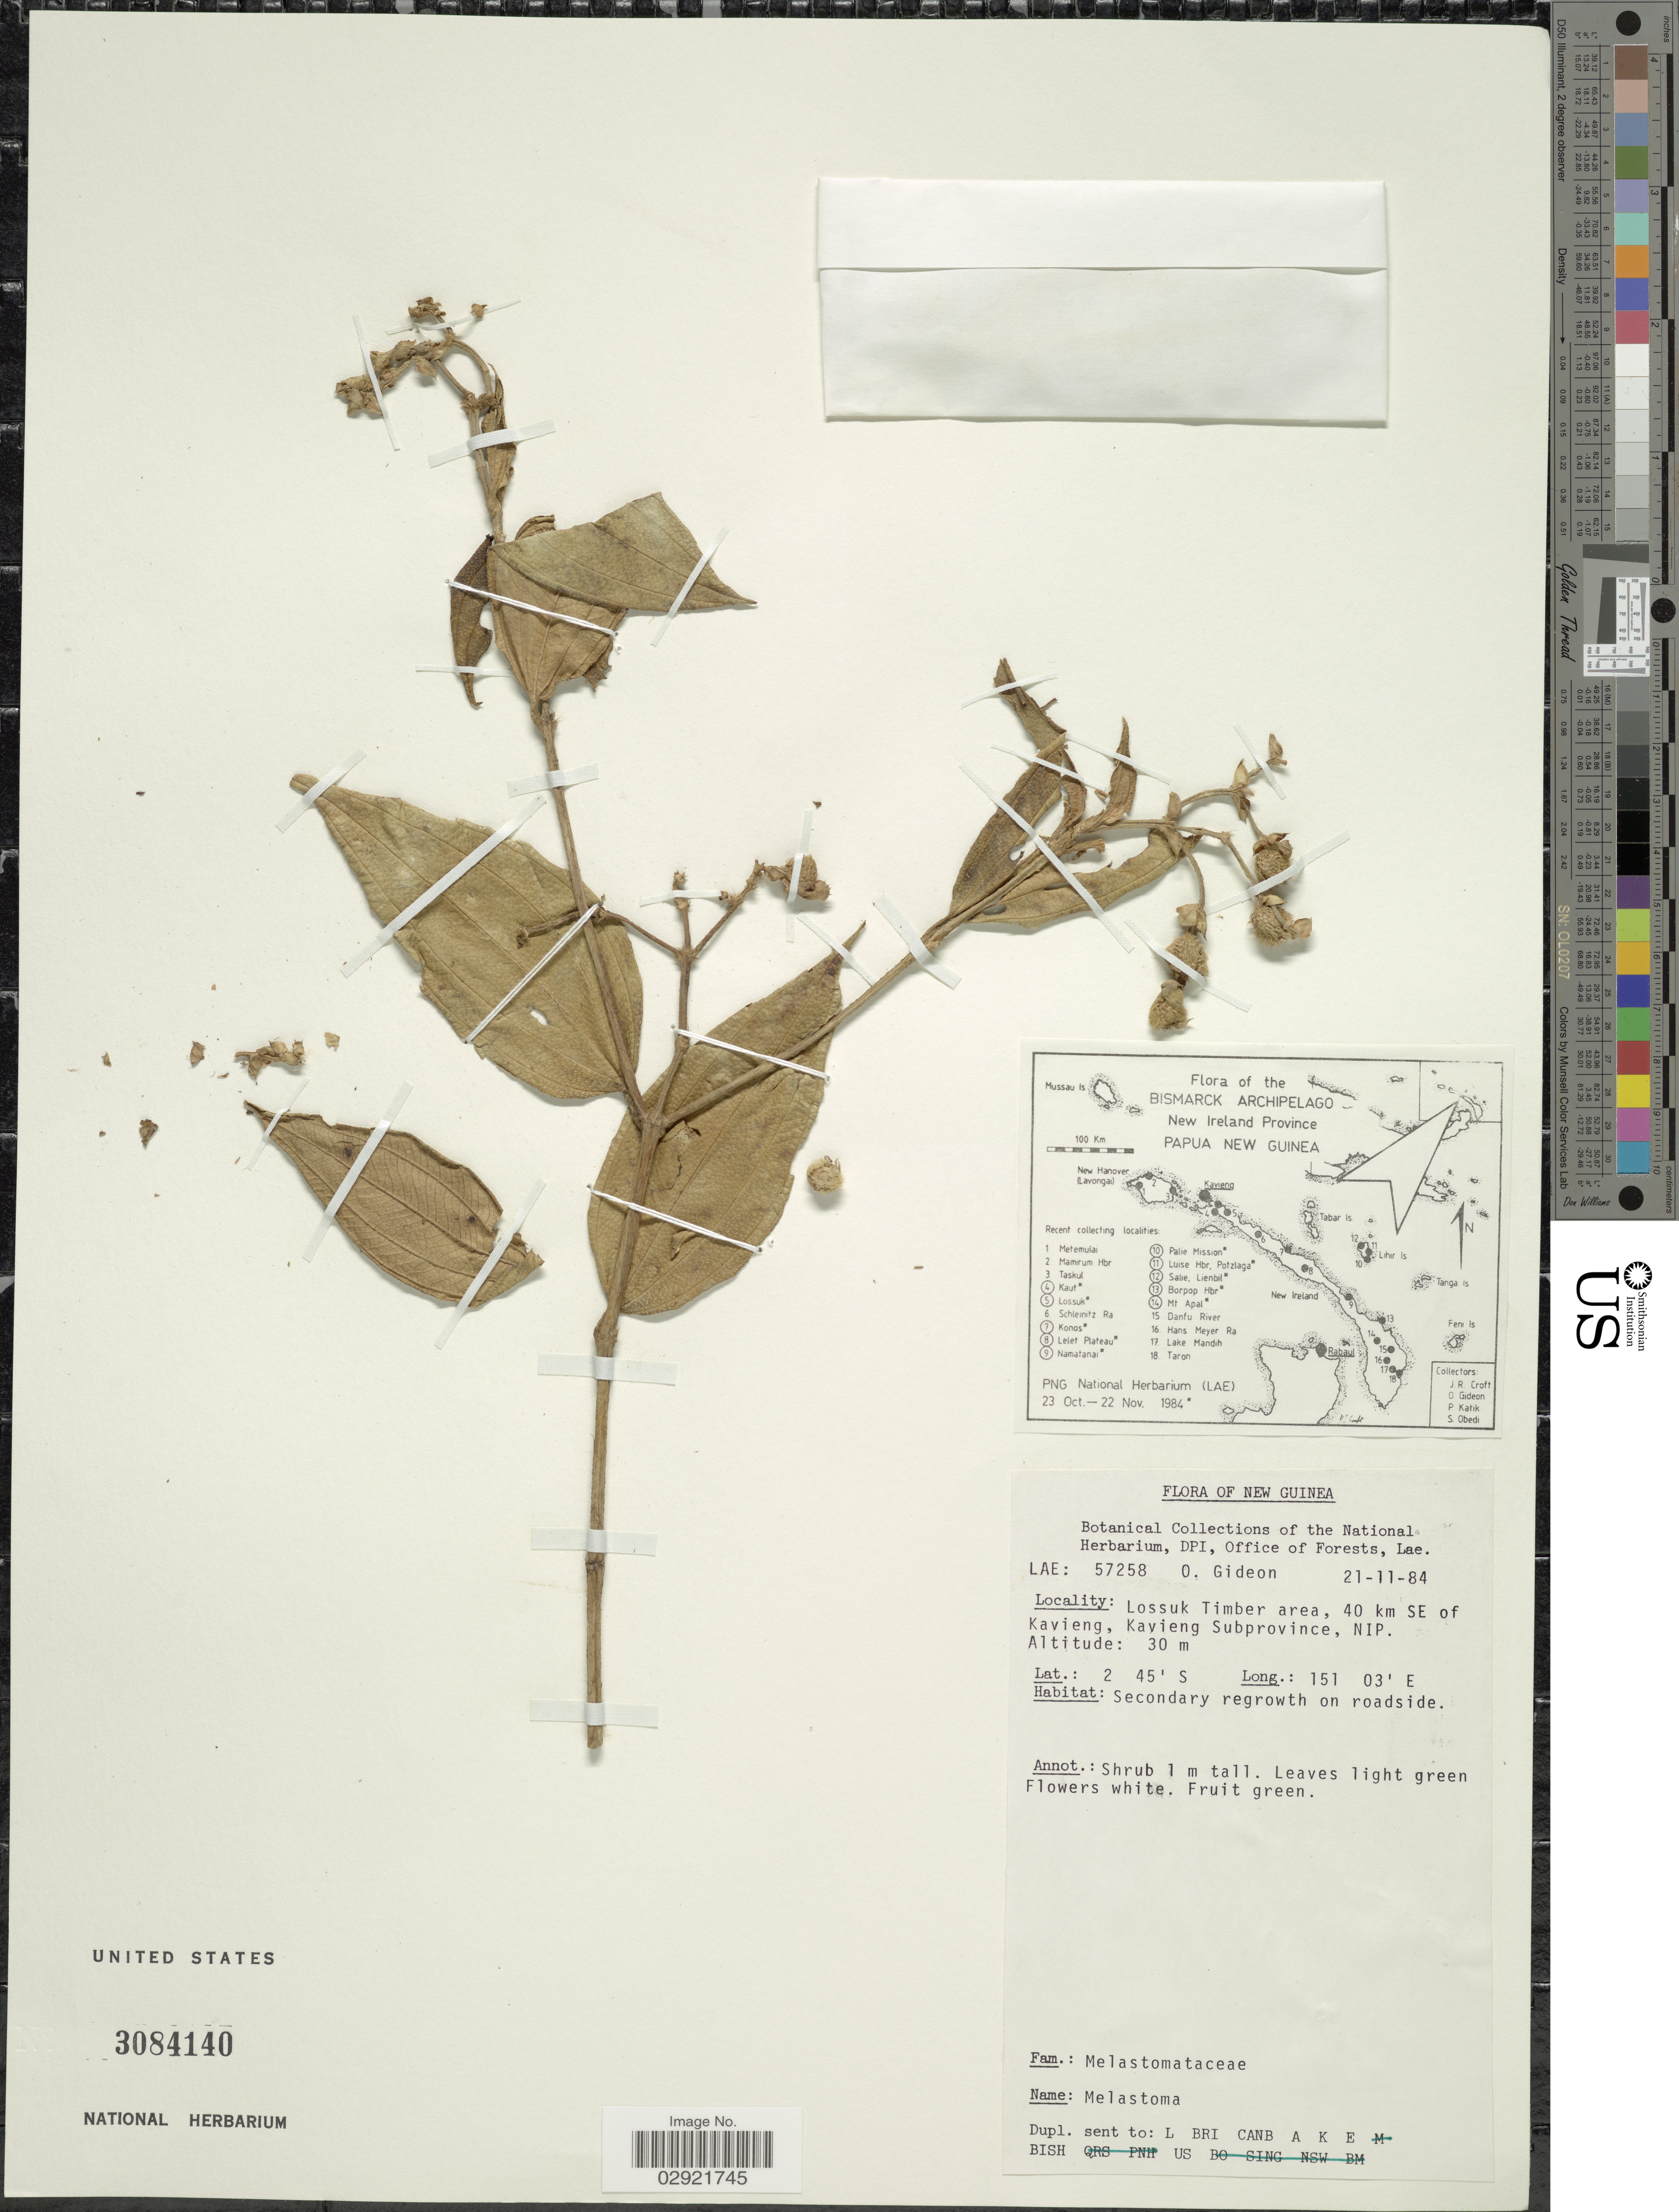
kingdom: Plantae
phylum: Tracheophyta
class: Magnoliopsida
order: Myrtales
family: Melastomataceae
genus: Melastoma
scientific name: Melastoma sp.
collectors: O. Gideon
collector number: LAE57258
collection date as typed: Transcribed d/m/y: 21/11/84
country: Papua New Guinea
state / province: New Ireland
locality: Bismarck Archipelago. New Ireland Province. New Guinea. Lossuk Timber area, 40 km SE of Kavieng, Kavieng Subprovince, NIP.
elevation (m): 30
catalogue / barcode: US 3084140